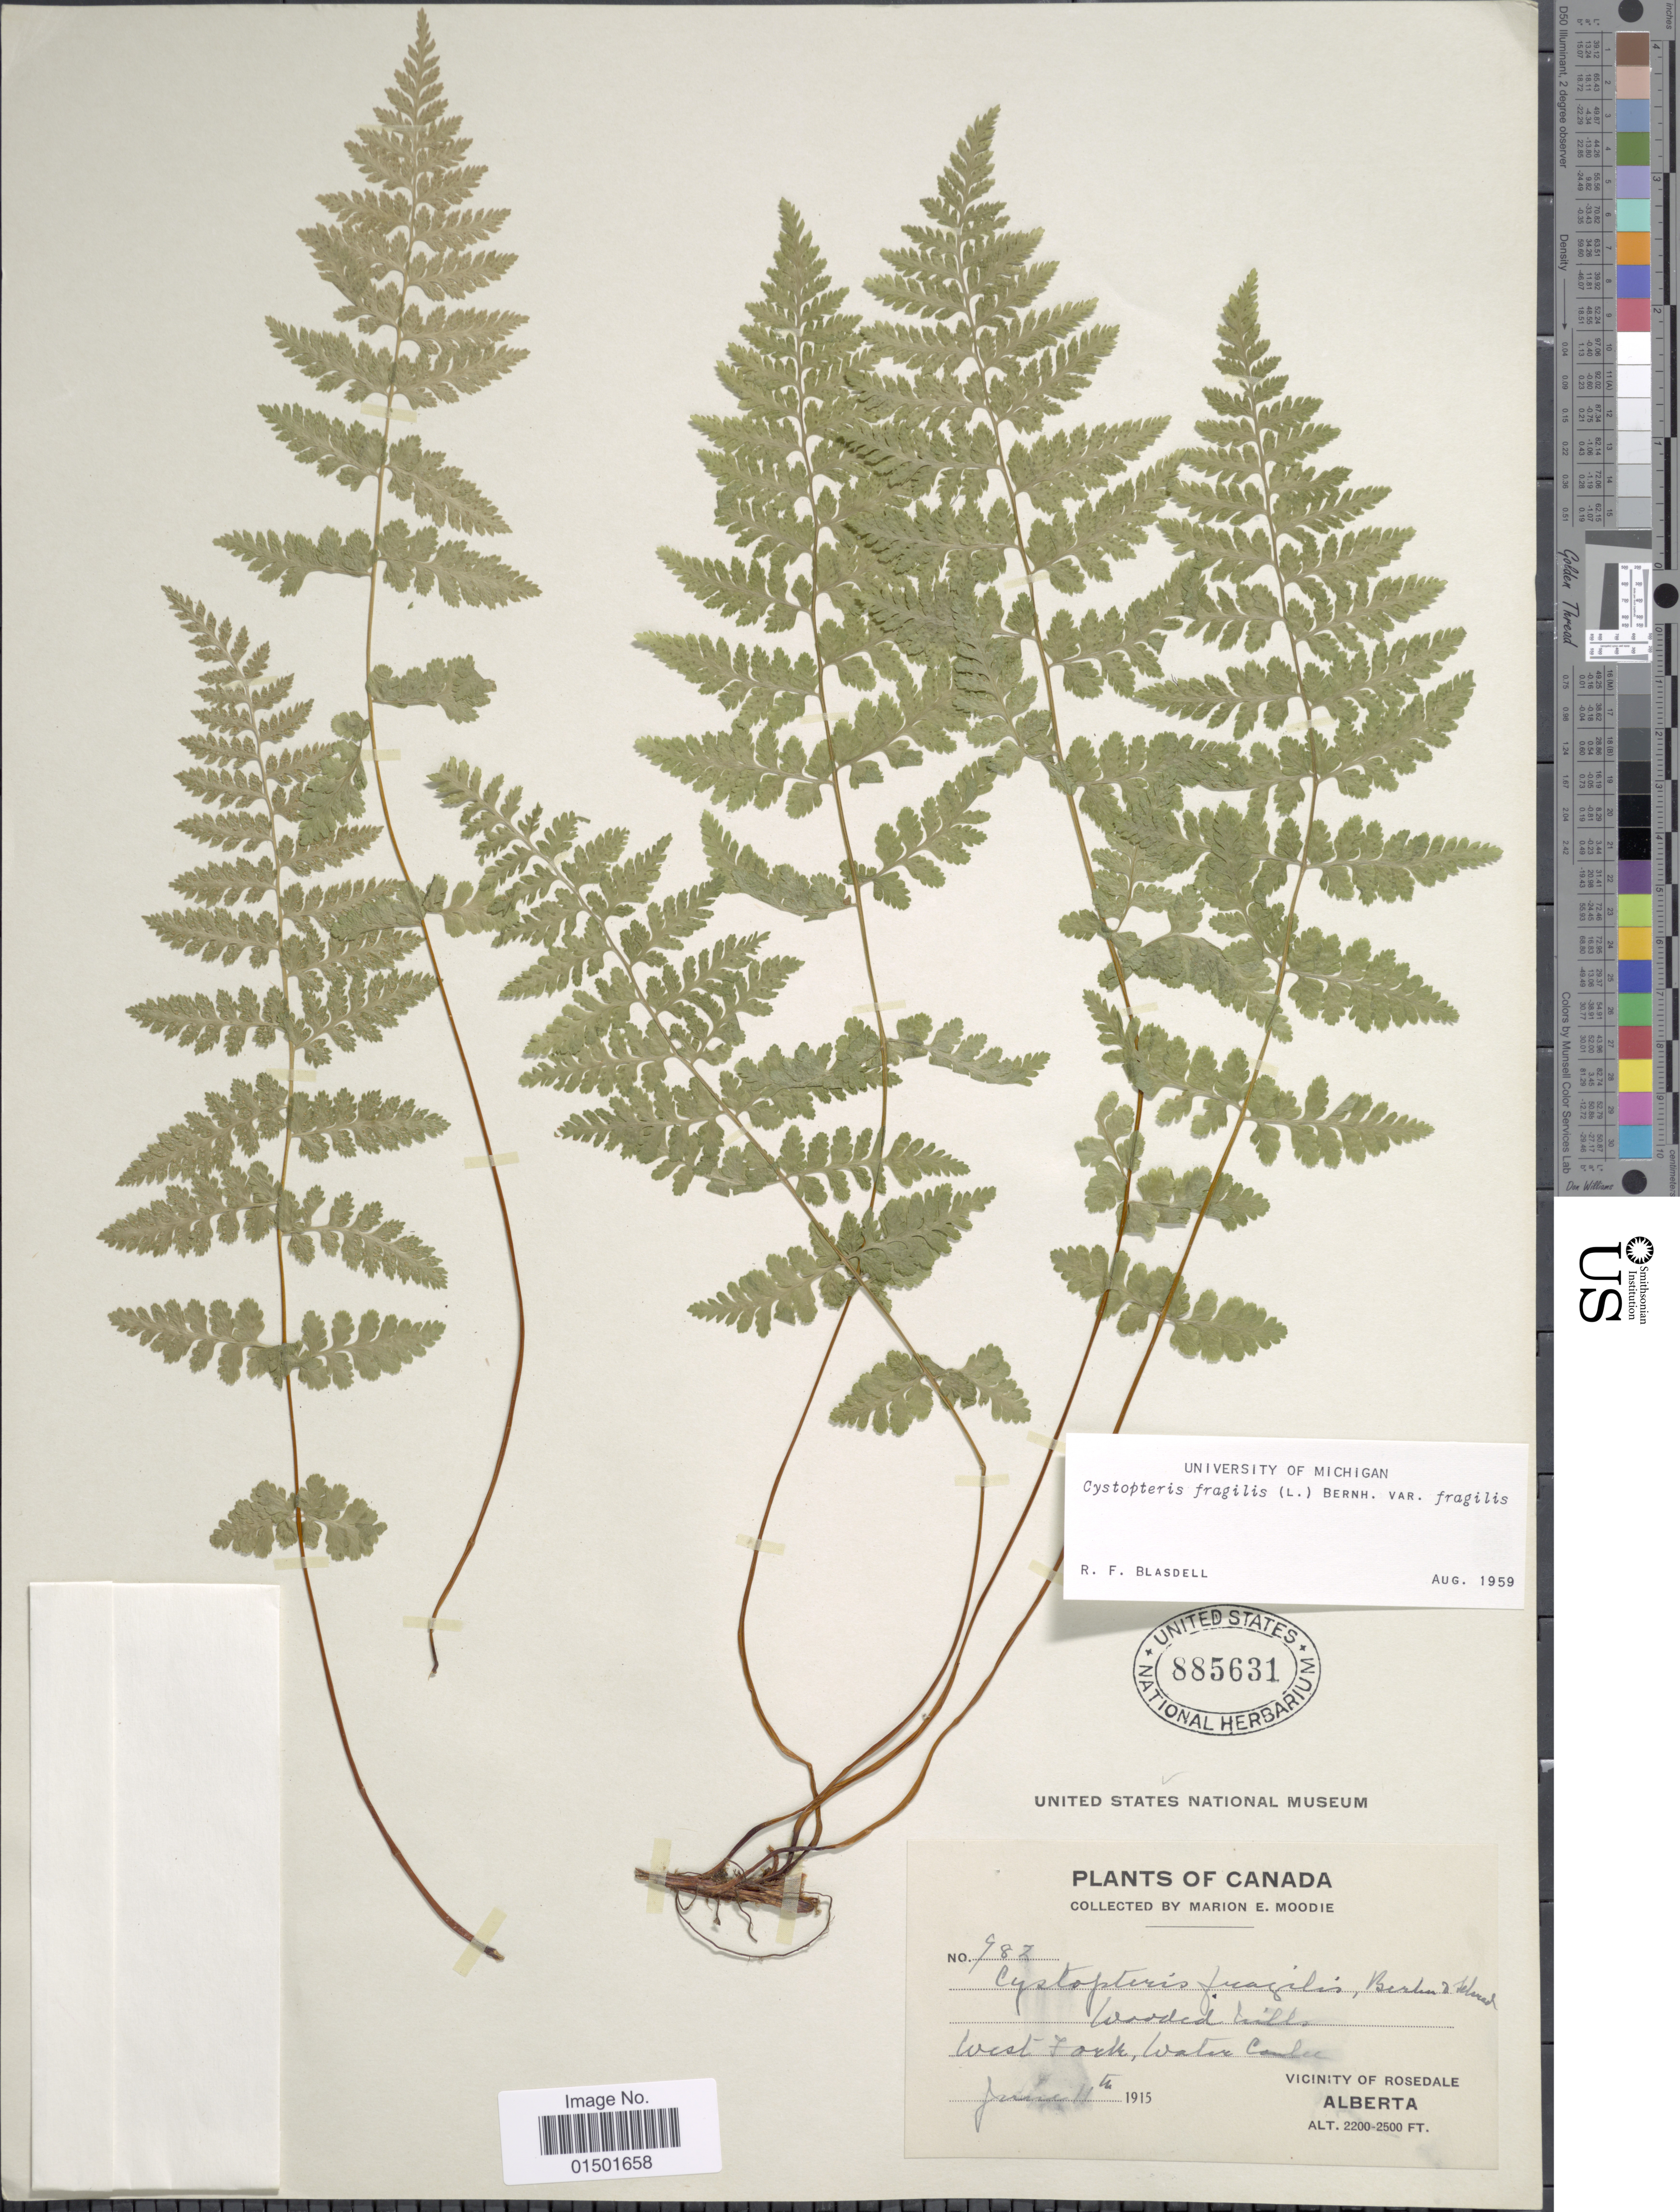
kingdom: Plantae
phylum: Tracheophyta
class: Polypodiopsida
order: Polypodiales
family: Cystopteridaceae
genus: Cystopteris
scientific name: Cystopteris fragilis var. fragilis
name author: (L.) Bernh.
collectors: M. E. Moodie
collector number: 982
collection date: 1915-06-11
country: Canada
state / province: Alberta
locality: West Fork, Water Coulee, Vicinity of Rosedale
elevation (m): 671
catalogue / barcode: US 885631